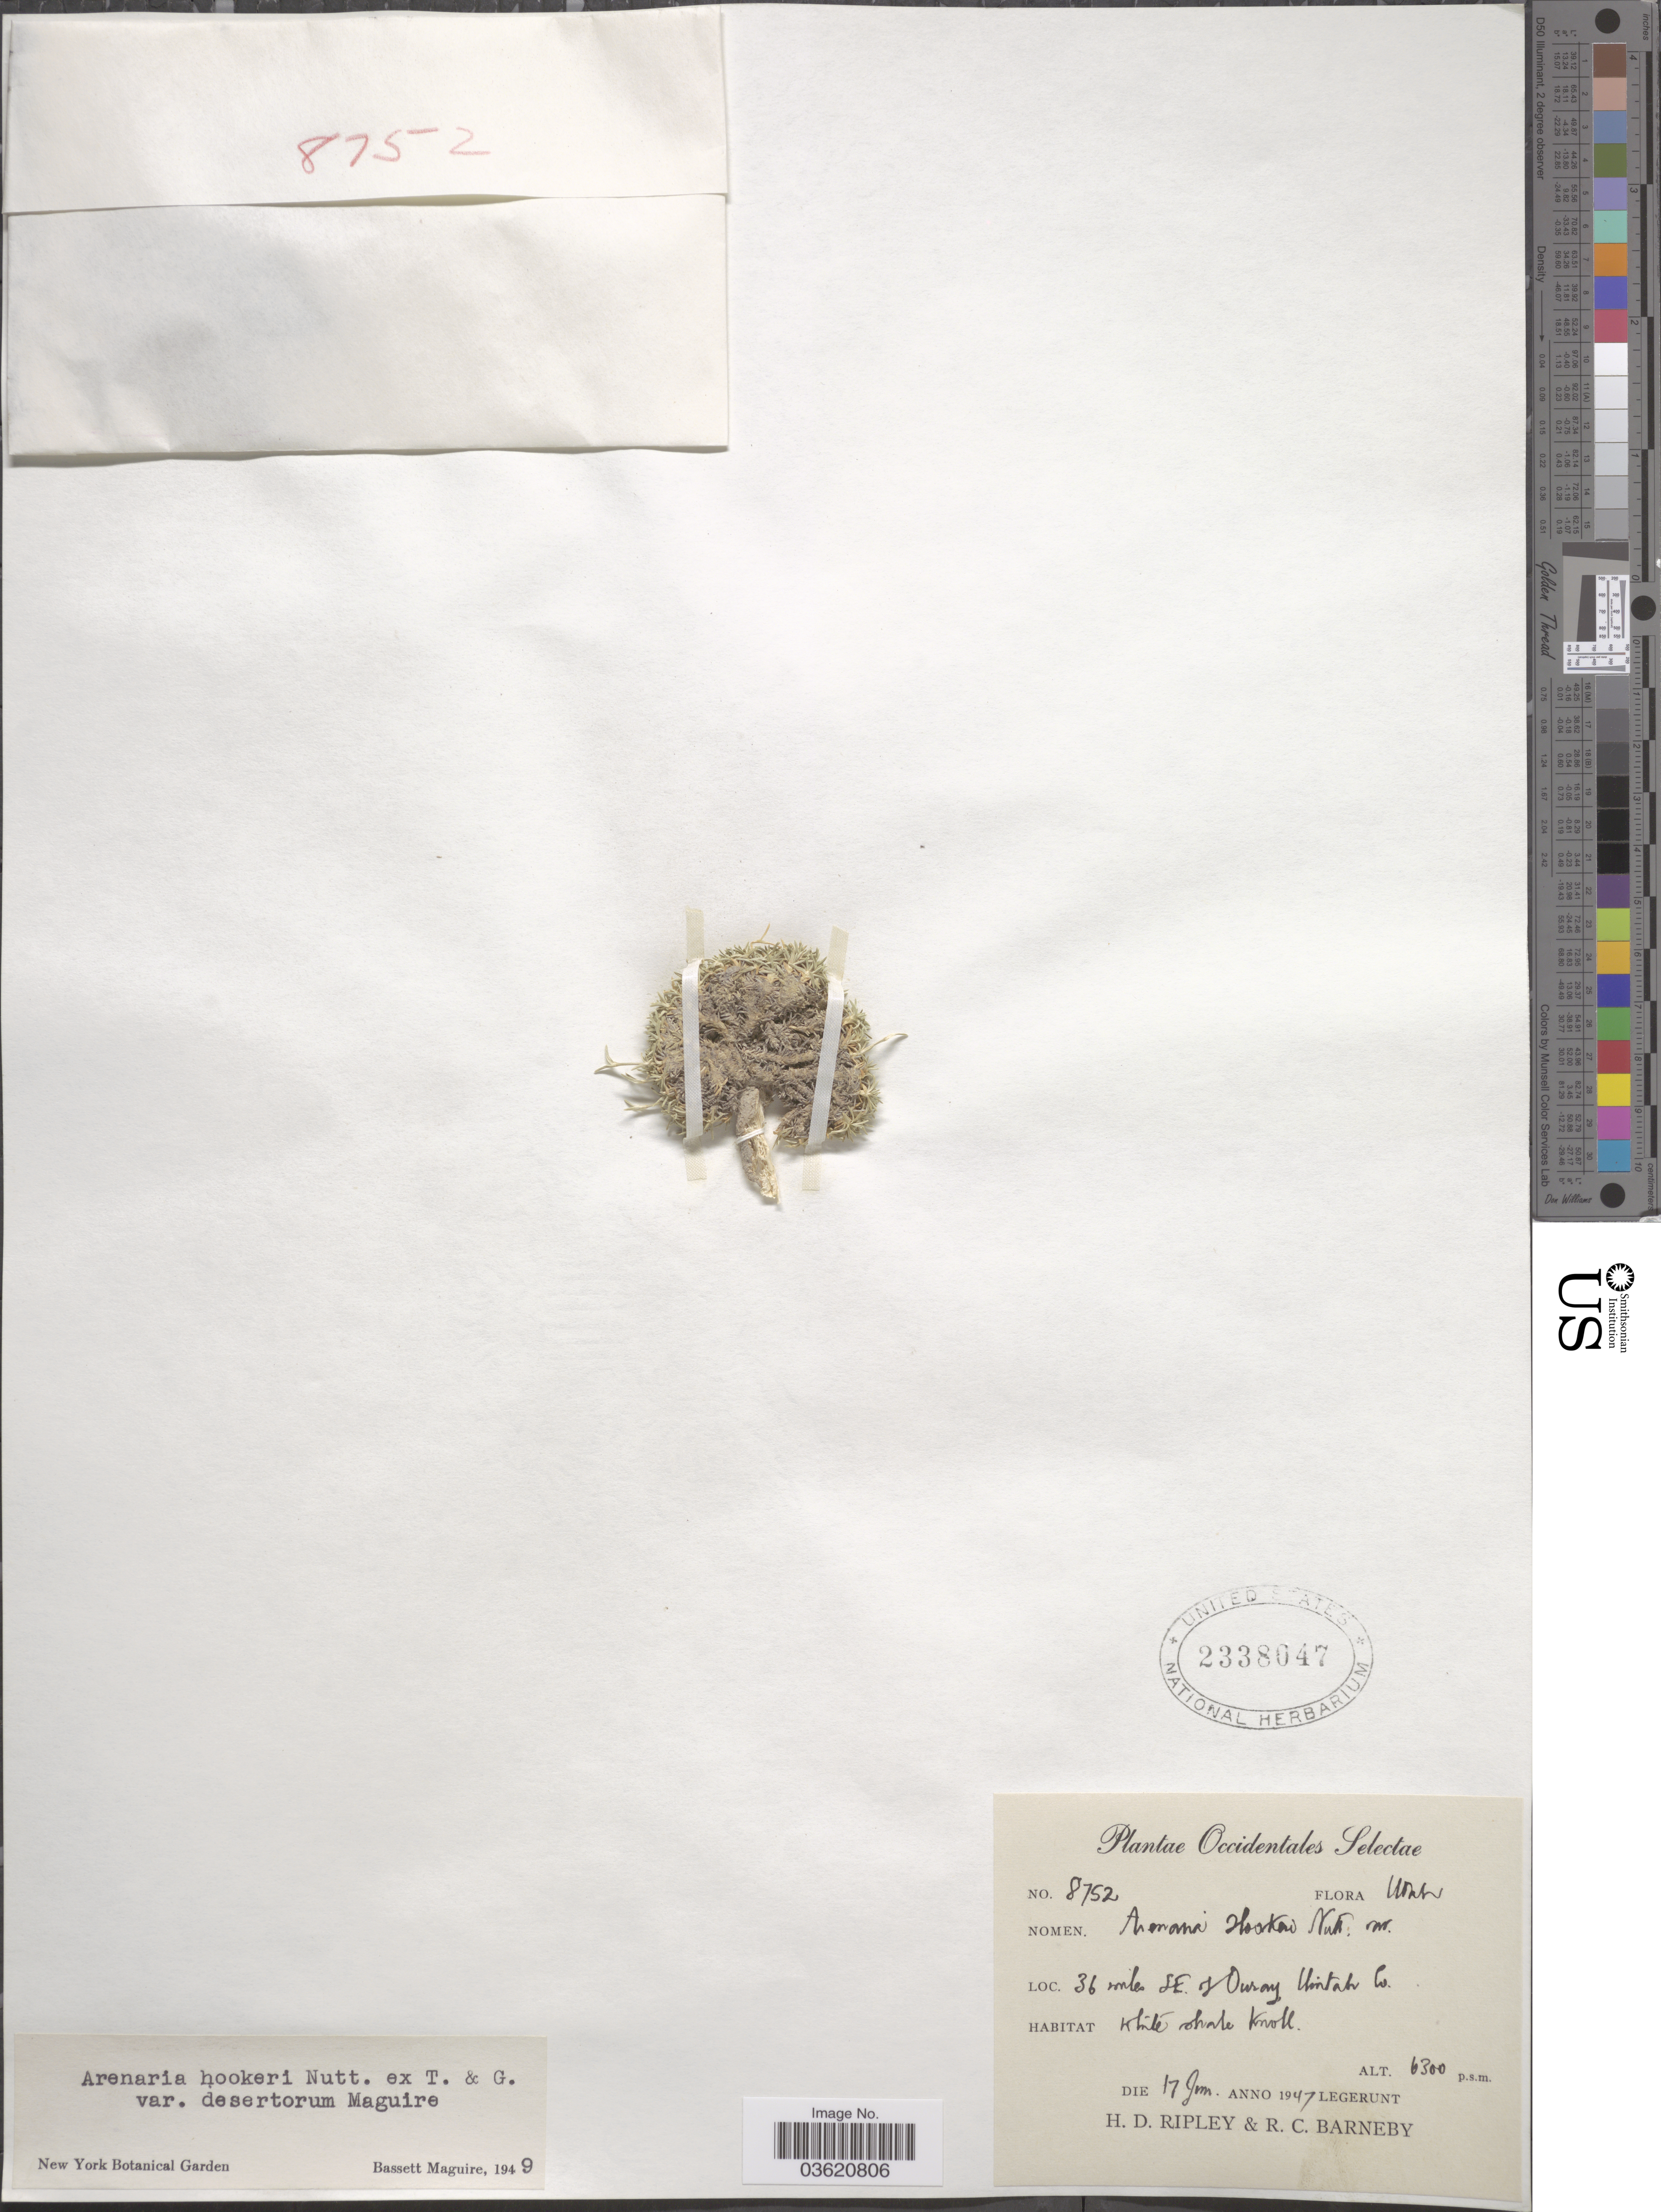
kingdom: Plantae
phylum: Tracheophyta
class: Magnoliopsida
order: Caryophyllales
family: Caryophyllaceae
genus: Eremogone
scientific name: Eremogone hookeri var. hookeri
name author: (Nutt.) W.A. Weber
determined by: Strong, Mark T., (BOT), Smithsonian Institution - National Museum of Natural History (UNITED STATES)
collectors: H. Ripley & R. C. Barneby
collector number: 8752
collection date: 1947-06-17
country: United States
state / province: Wyoming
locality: Occidentales Selectae. 36 miles S.E. of Ouray, Uintah Co.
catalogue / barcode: US 2338047